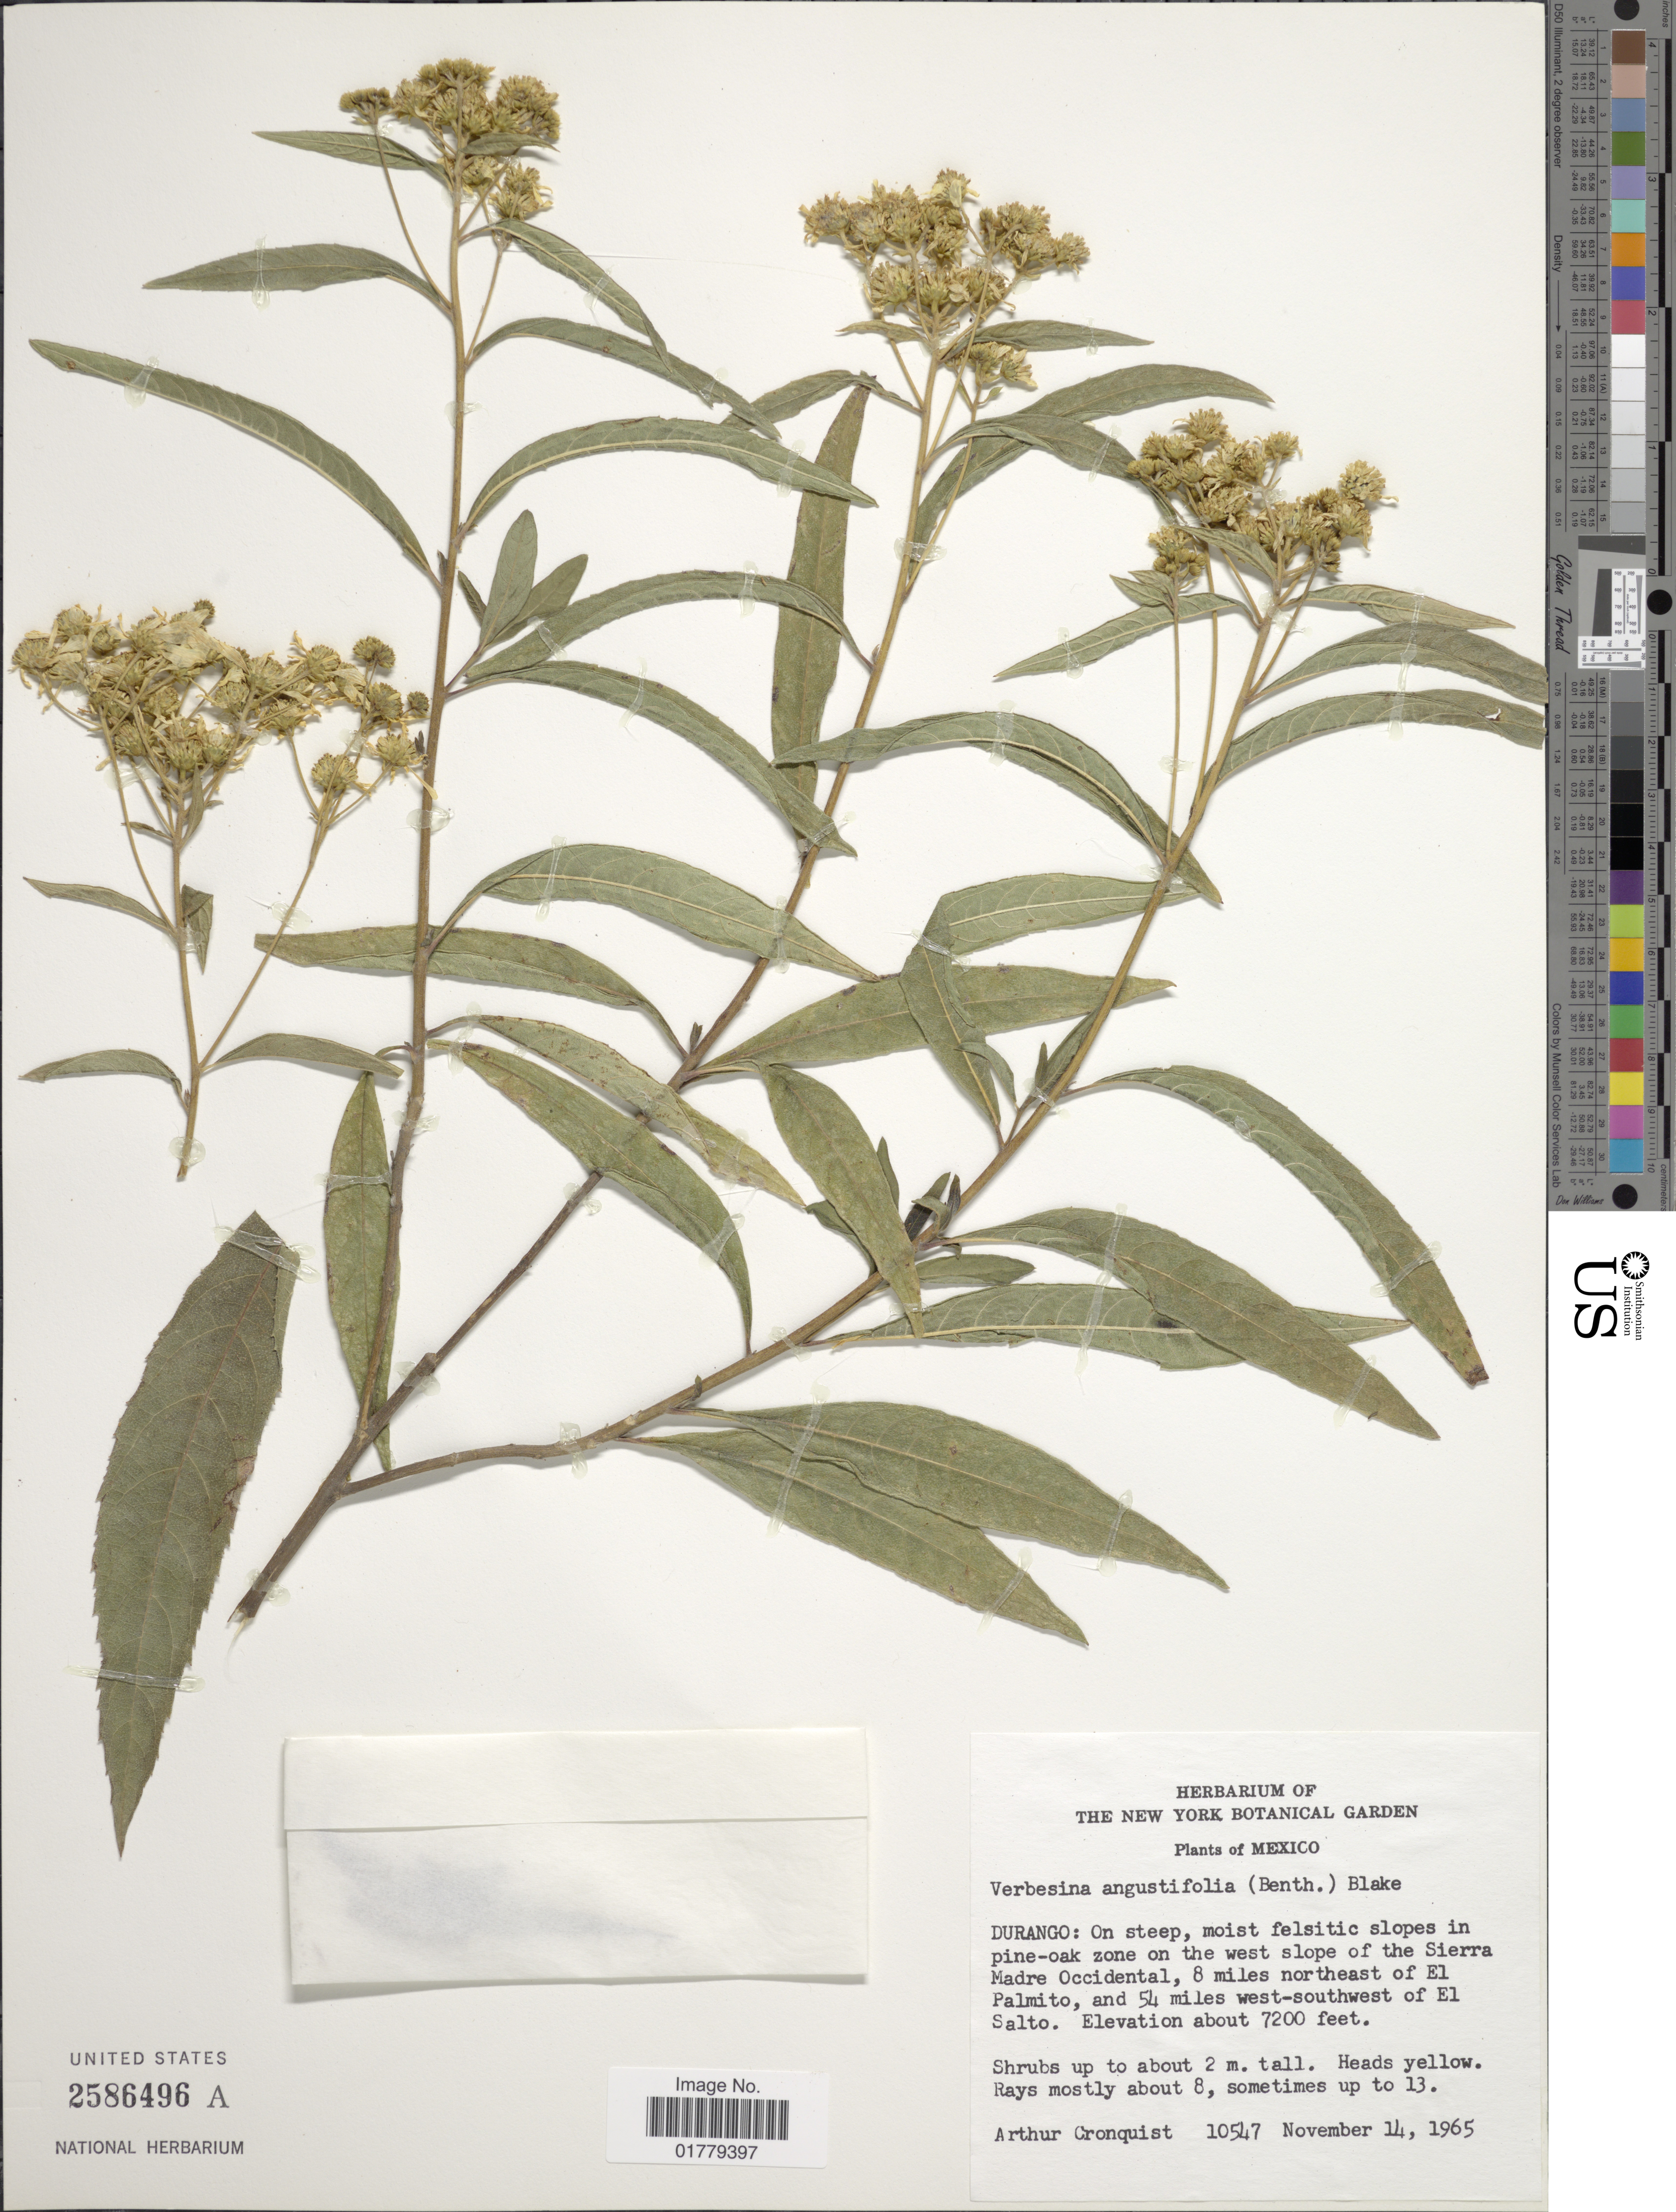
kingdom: Plantae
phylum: Tracheophyta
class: Magnoliopsida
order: Asterales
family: Asteraceae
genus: Verbesina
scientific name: Verbesina angustifolia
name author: S.F. Blake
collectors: A. J. Cronquist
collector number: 10547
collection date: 1965-11-14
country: Mexico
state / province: Durango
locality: Durango: On steep, moist felsitic slopes in pine-oakes zone on the west slope of the Sierra Madre Occidental, 8 miles northeast of El Palmito, and 54 miles west-southwest of El Salto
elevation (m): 2195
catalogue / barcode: US 2586496A